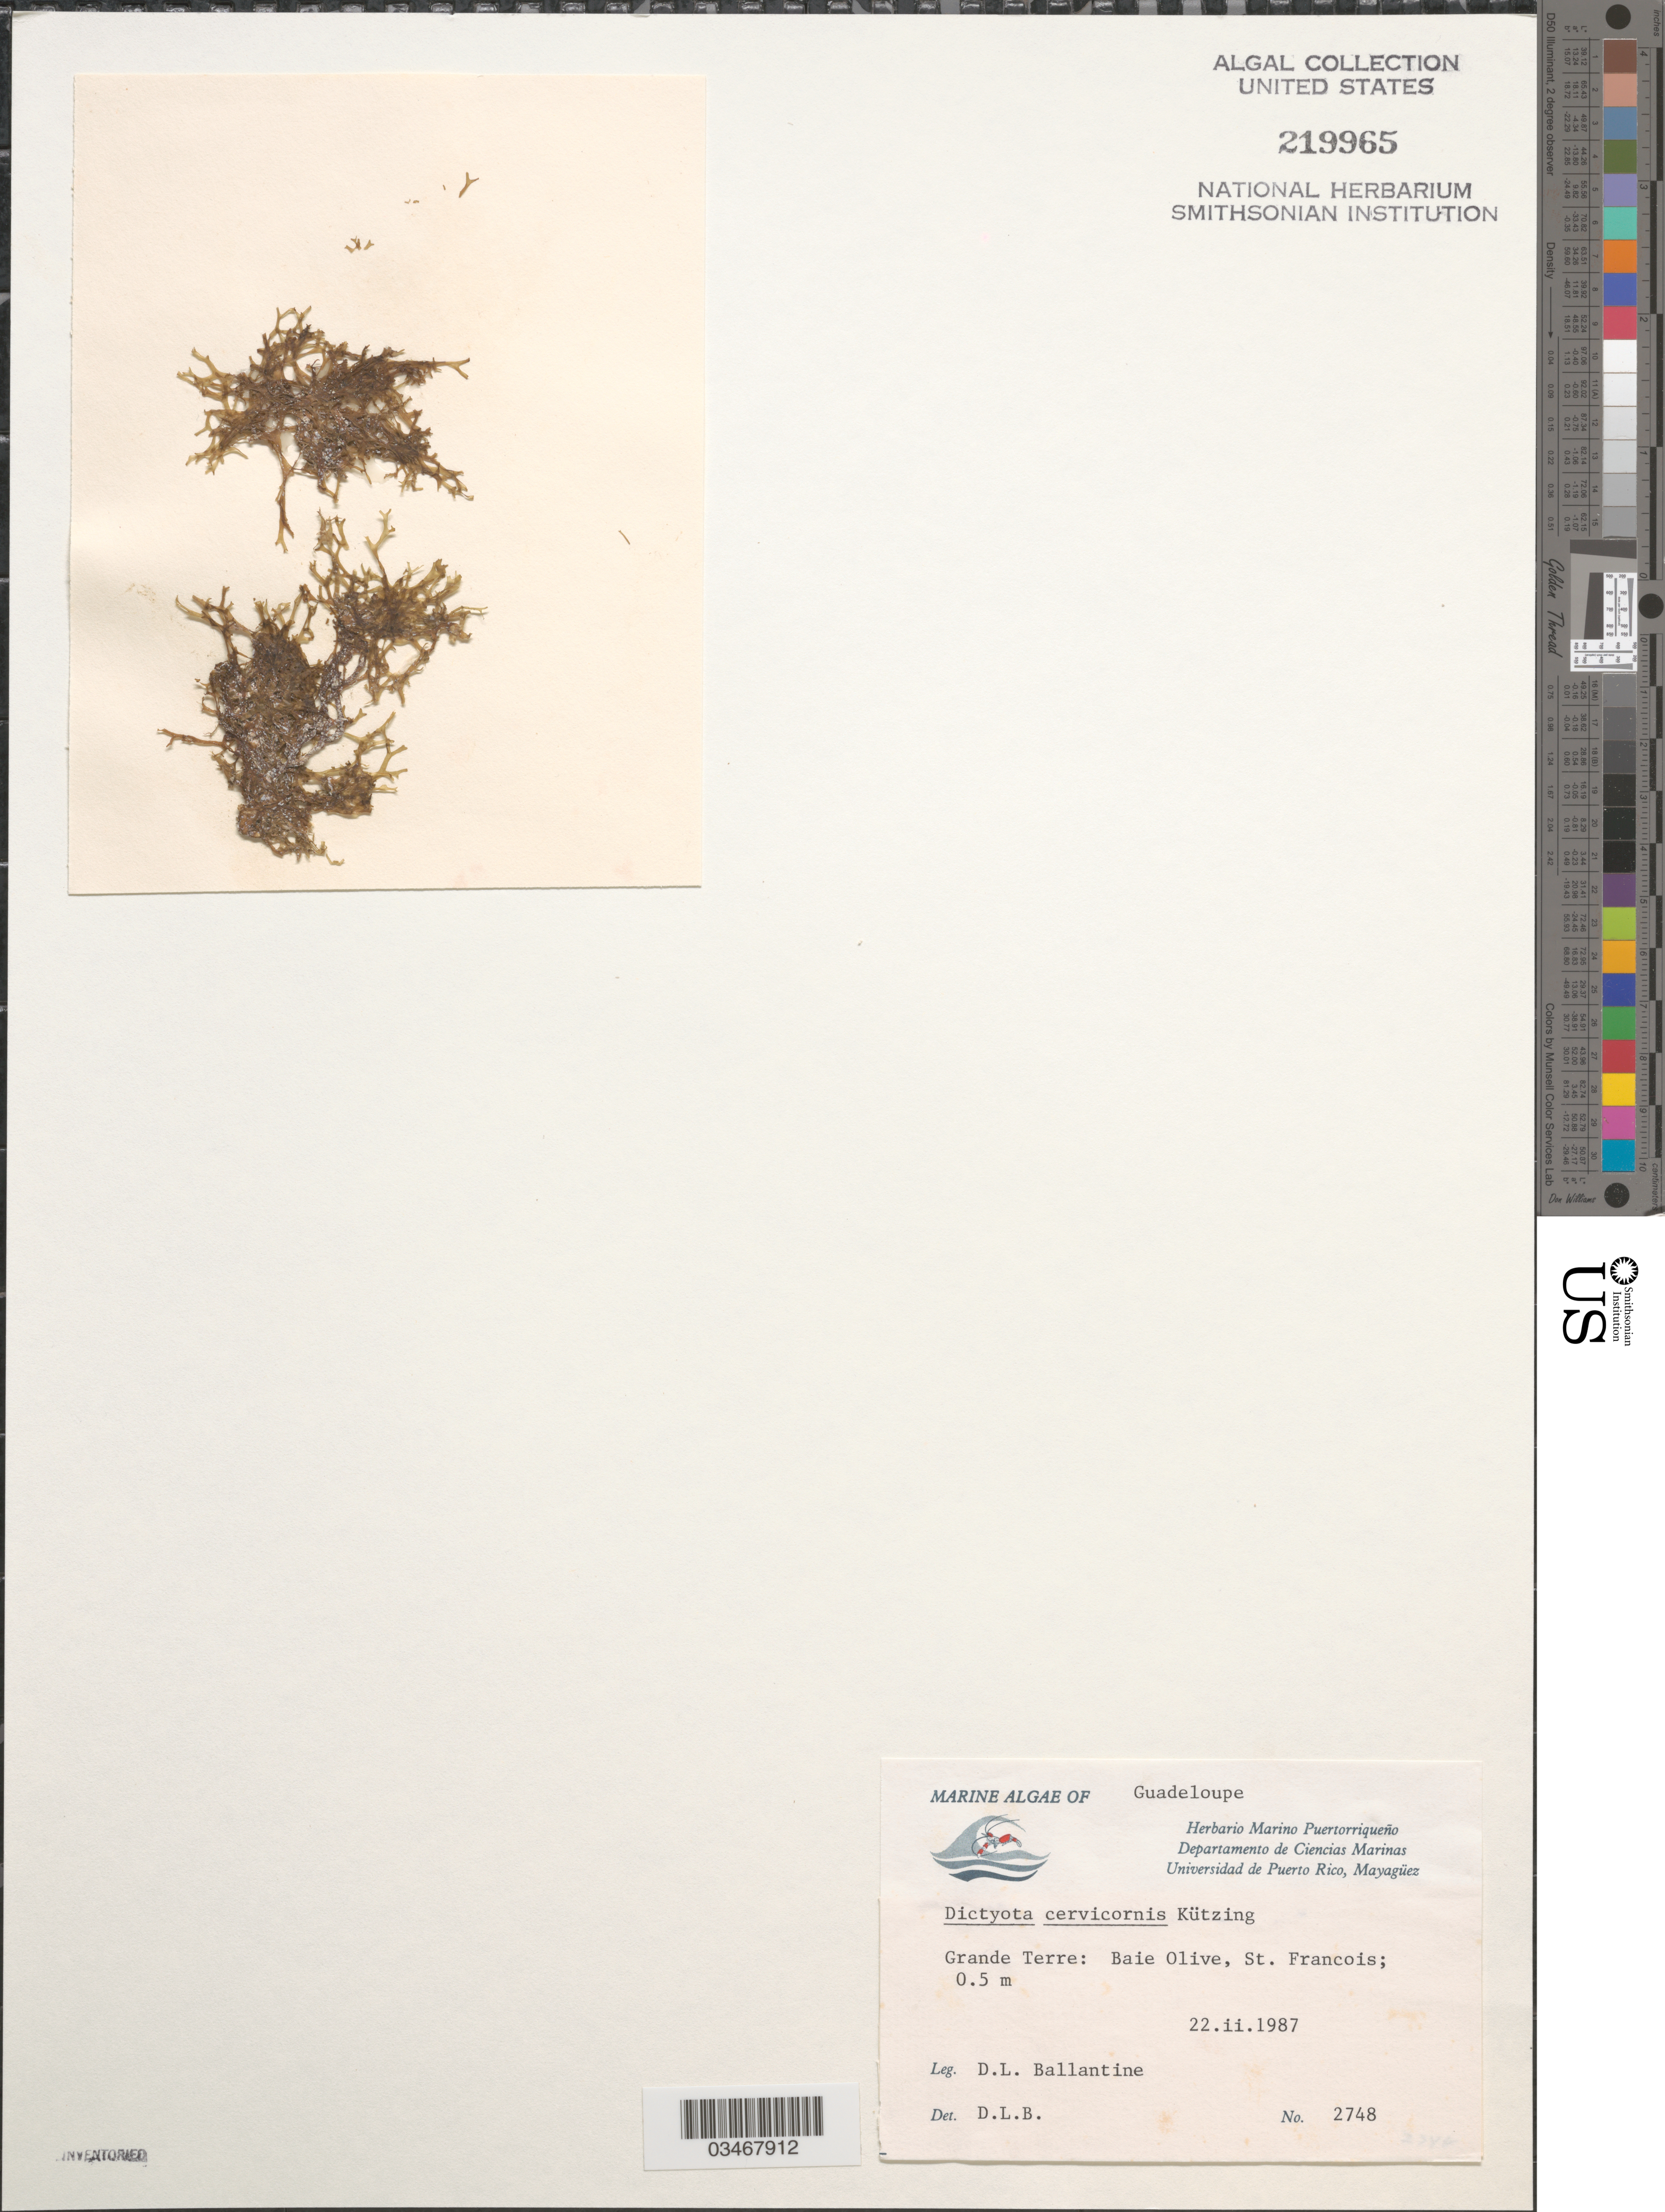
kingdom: Chromista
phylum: Ochrophyta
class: Phaeophyceae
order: Dictyotales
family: Dictyotaceae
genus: Dictyota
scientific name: Dictyota cervicornis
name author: Kütz.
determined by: Ballantine, D. L.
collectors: D.L. Ballantine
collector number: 2748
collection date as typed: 22 Feb 1987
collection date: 1987-02-22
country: Guadeloupe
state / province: Grande-Terre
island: Grande Terre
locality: Baie Olive, St. Francois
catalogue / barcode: US 219965